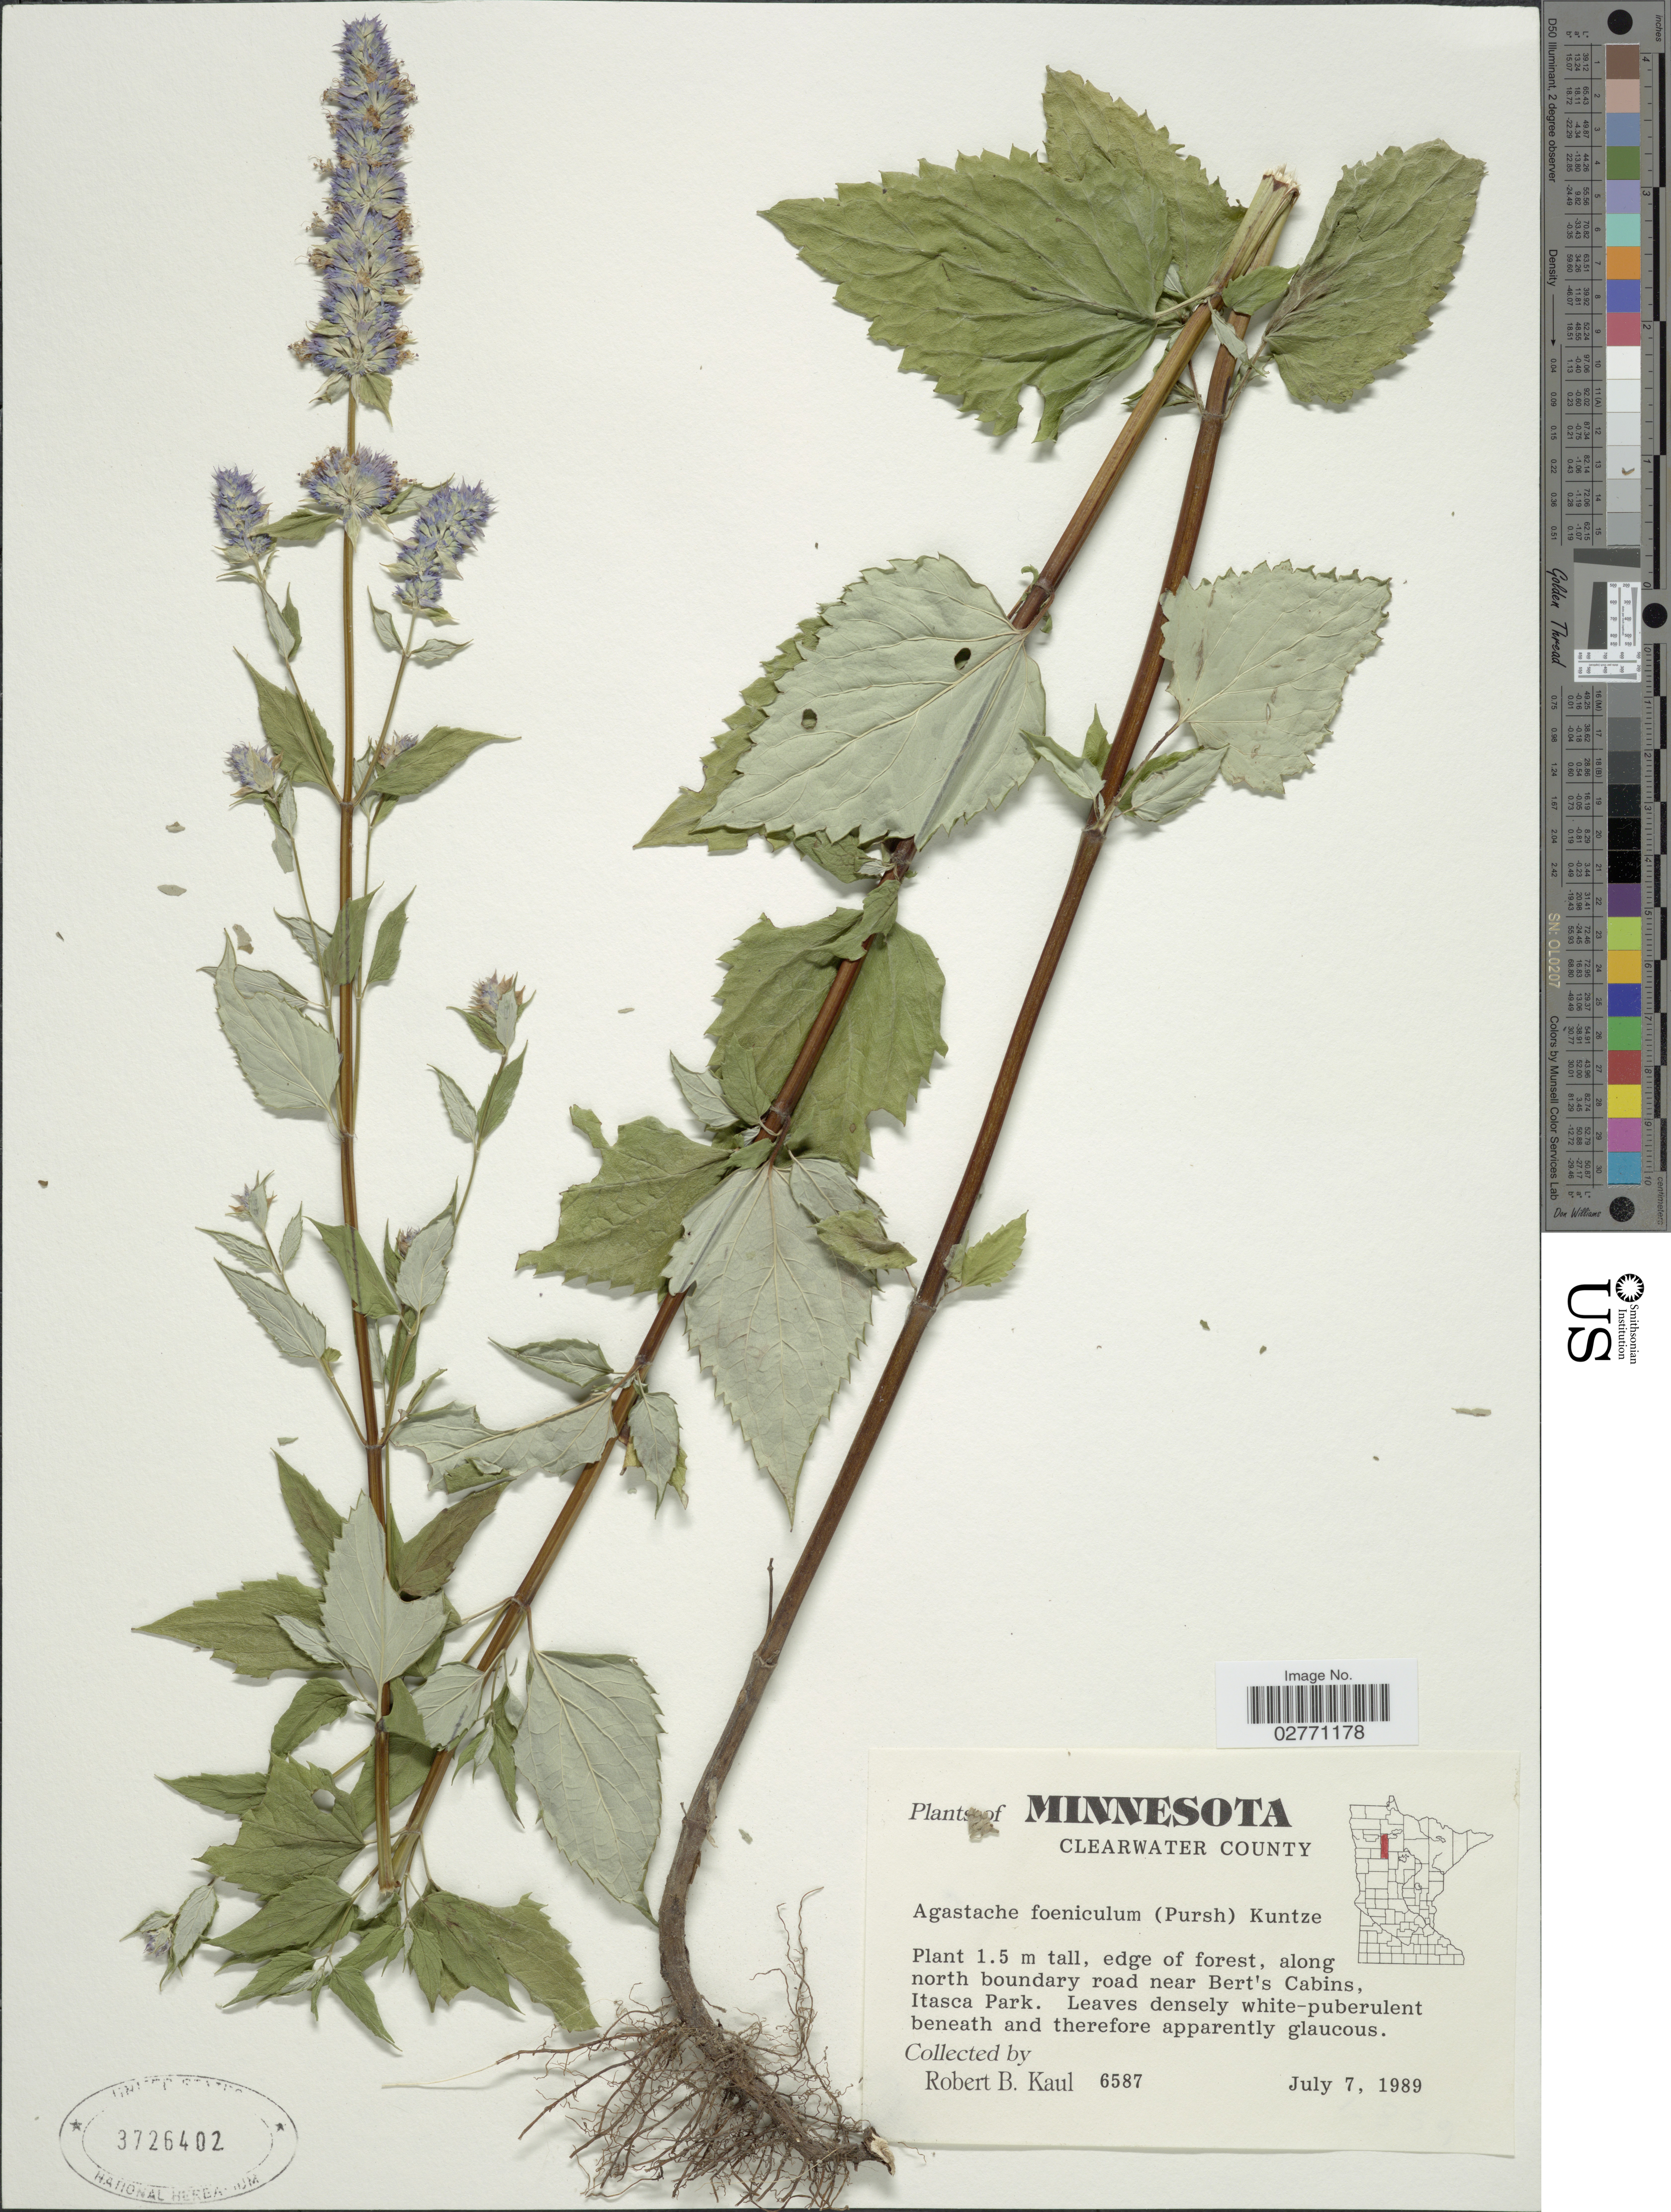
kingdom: Plantae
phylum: Tracheophyta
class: Magnoliopsida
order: Lamiales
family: Lamiaceae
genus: Agastache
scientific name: Agastache foeniculum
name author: (Pursh) Kuntze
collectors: R. Kaul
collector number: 6587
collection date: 1989-07-07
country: United States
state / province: Minnesota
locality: Clearwater County. Along north boundary road near Bert's Cabins, Itasca Park.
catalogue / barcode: US 3726402